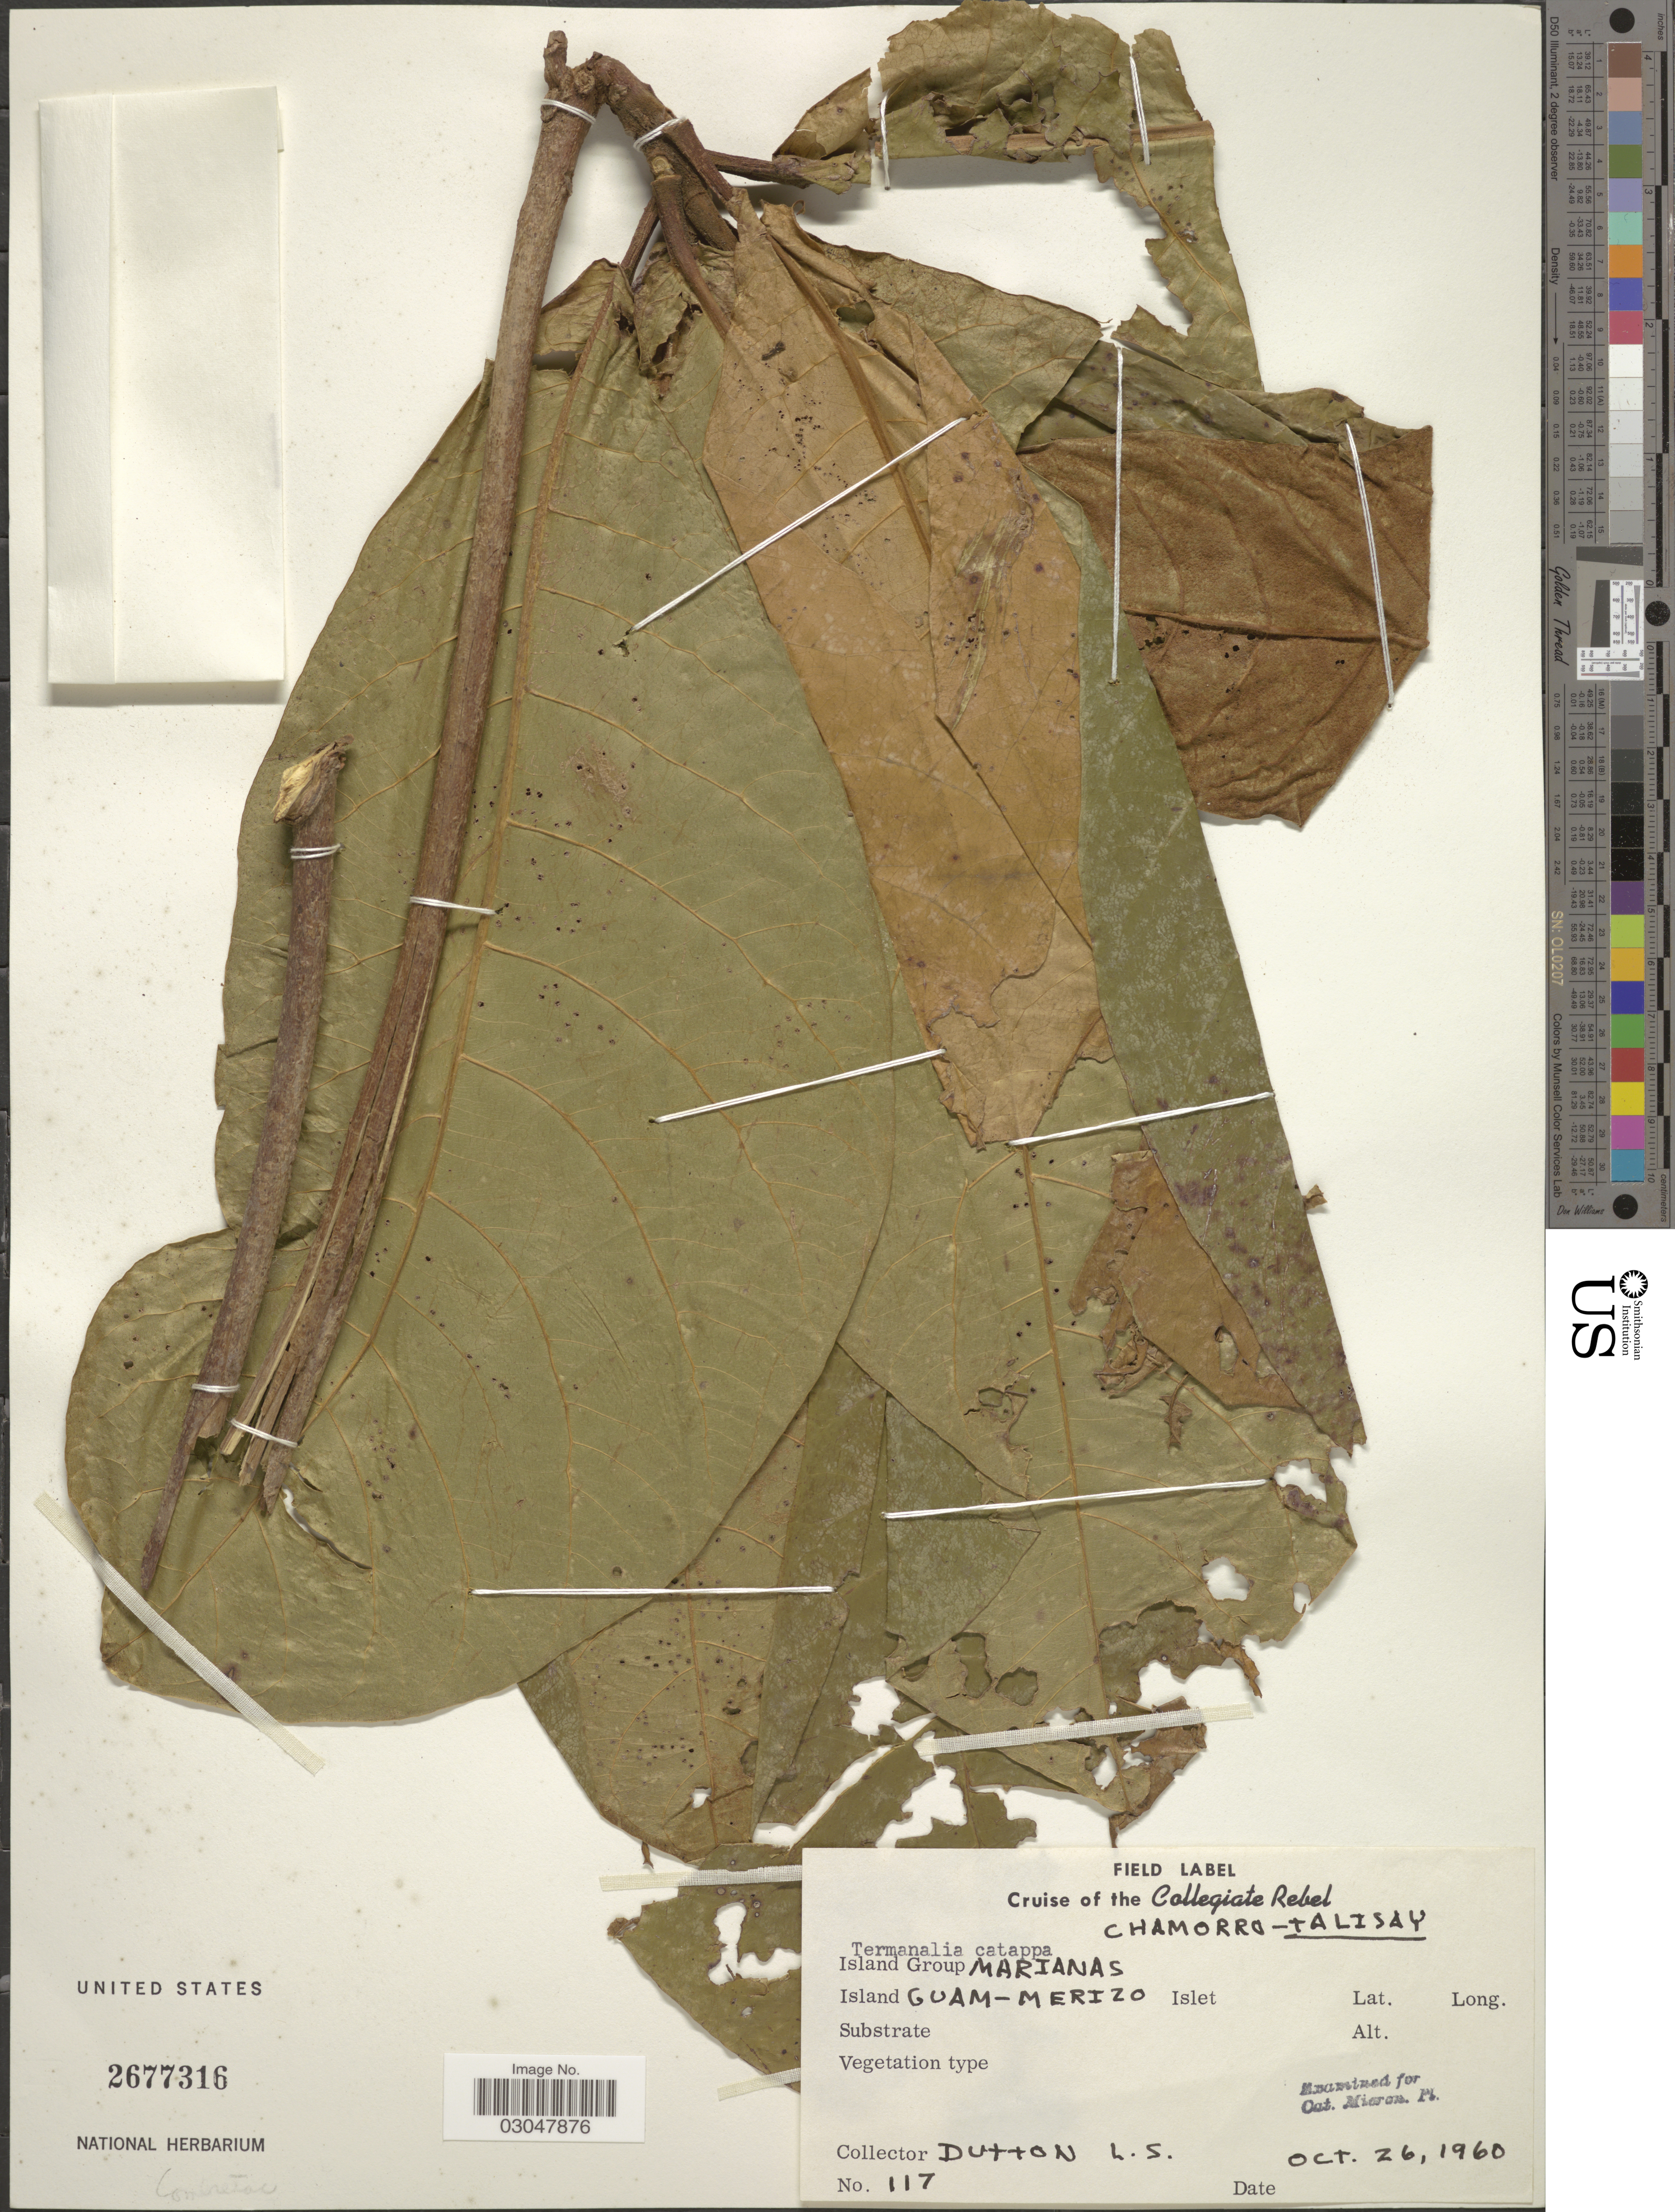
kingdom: Plantae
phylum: Tracheophyta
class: Magnoliopsida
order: Myrtales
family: Combretaceae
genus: Terminalia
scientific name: Terminalia catappa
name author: L.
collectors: L. Dutton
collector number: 117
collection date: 1960-10-26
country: Guam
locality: Chamorra-Talisay. [unsure placement] Island Group Marianas. Island Guam-Merizo.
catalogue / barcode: US 2677316